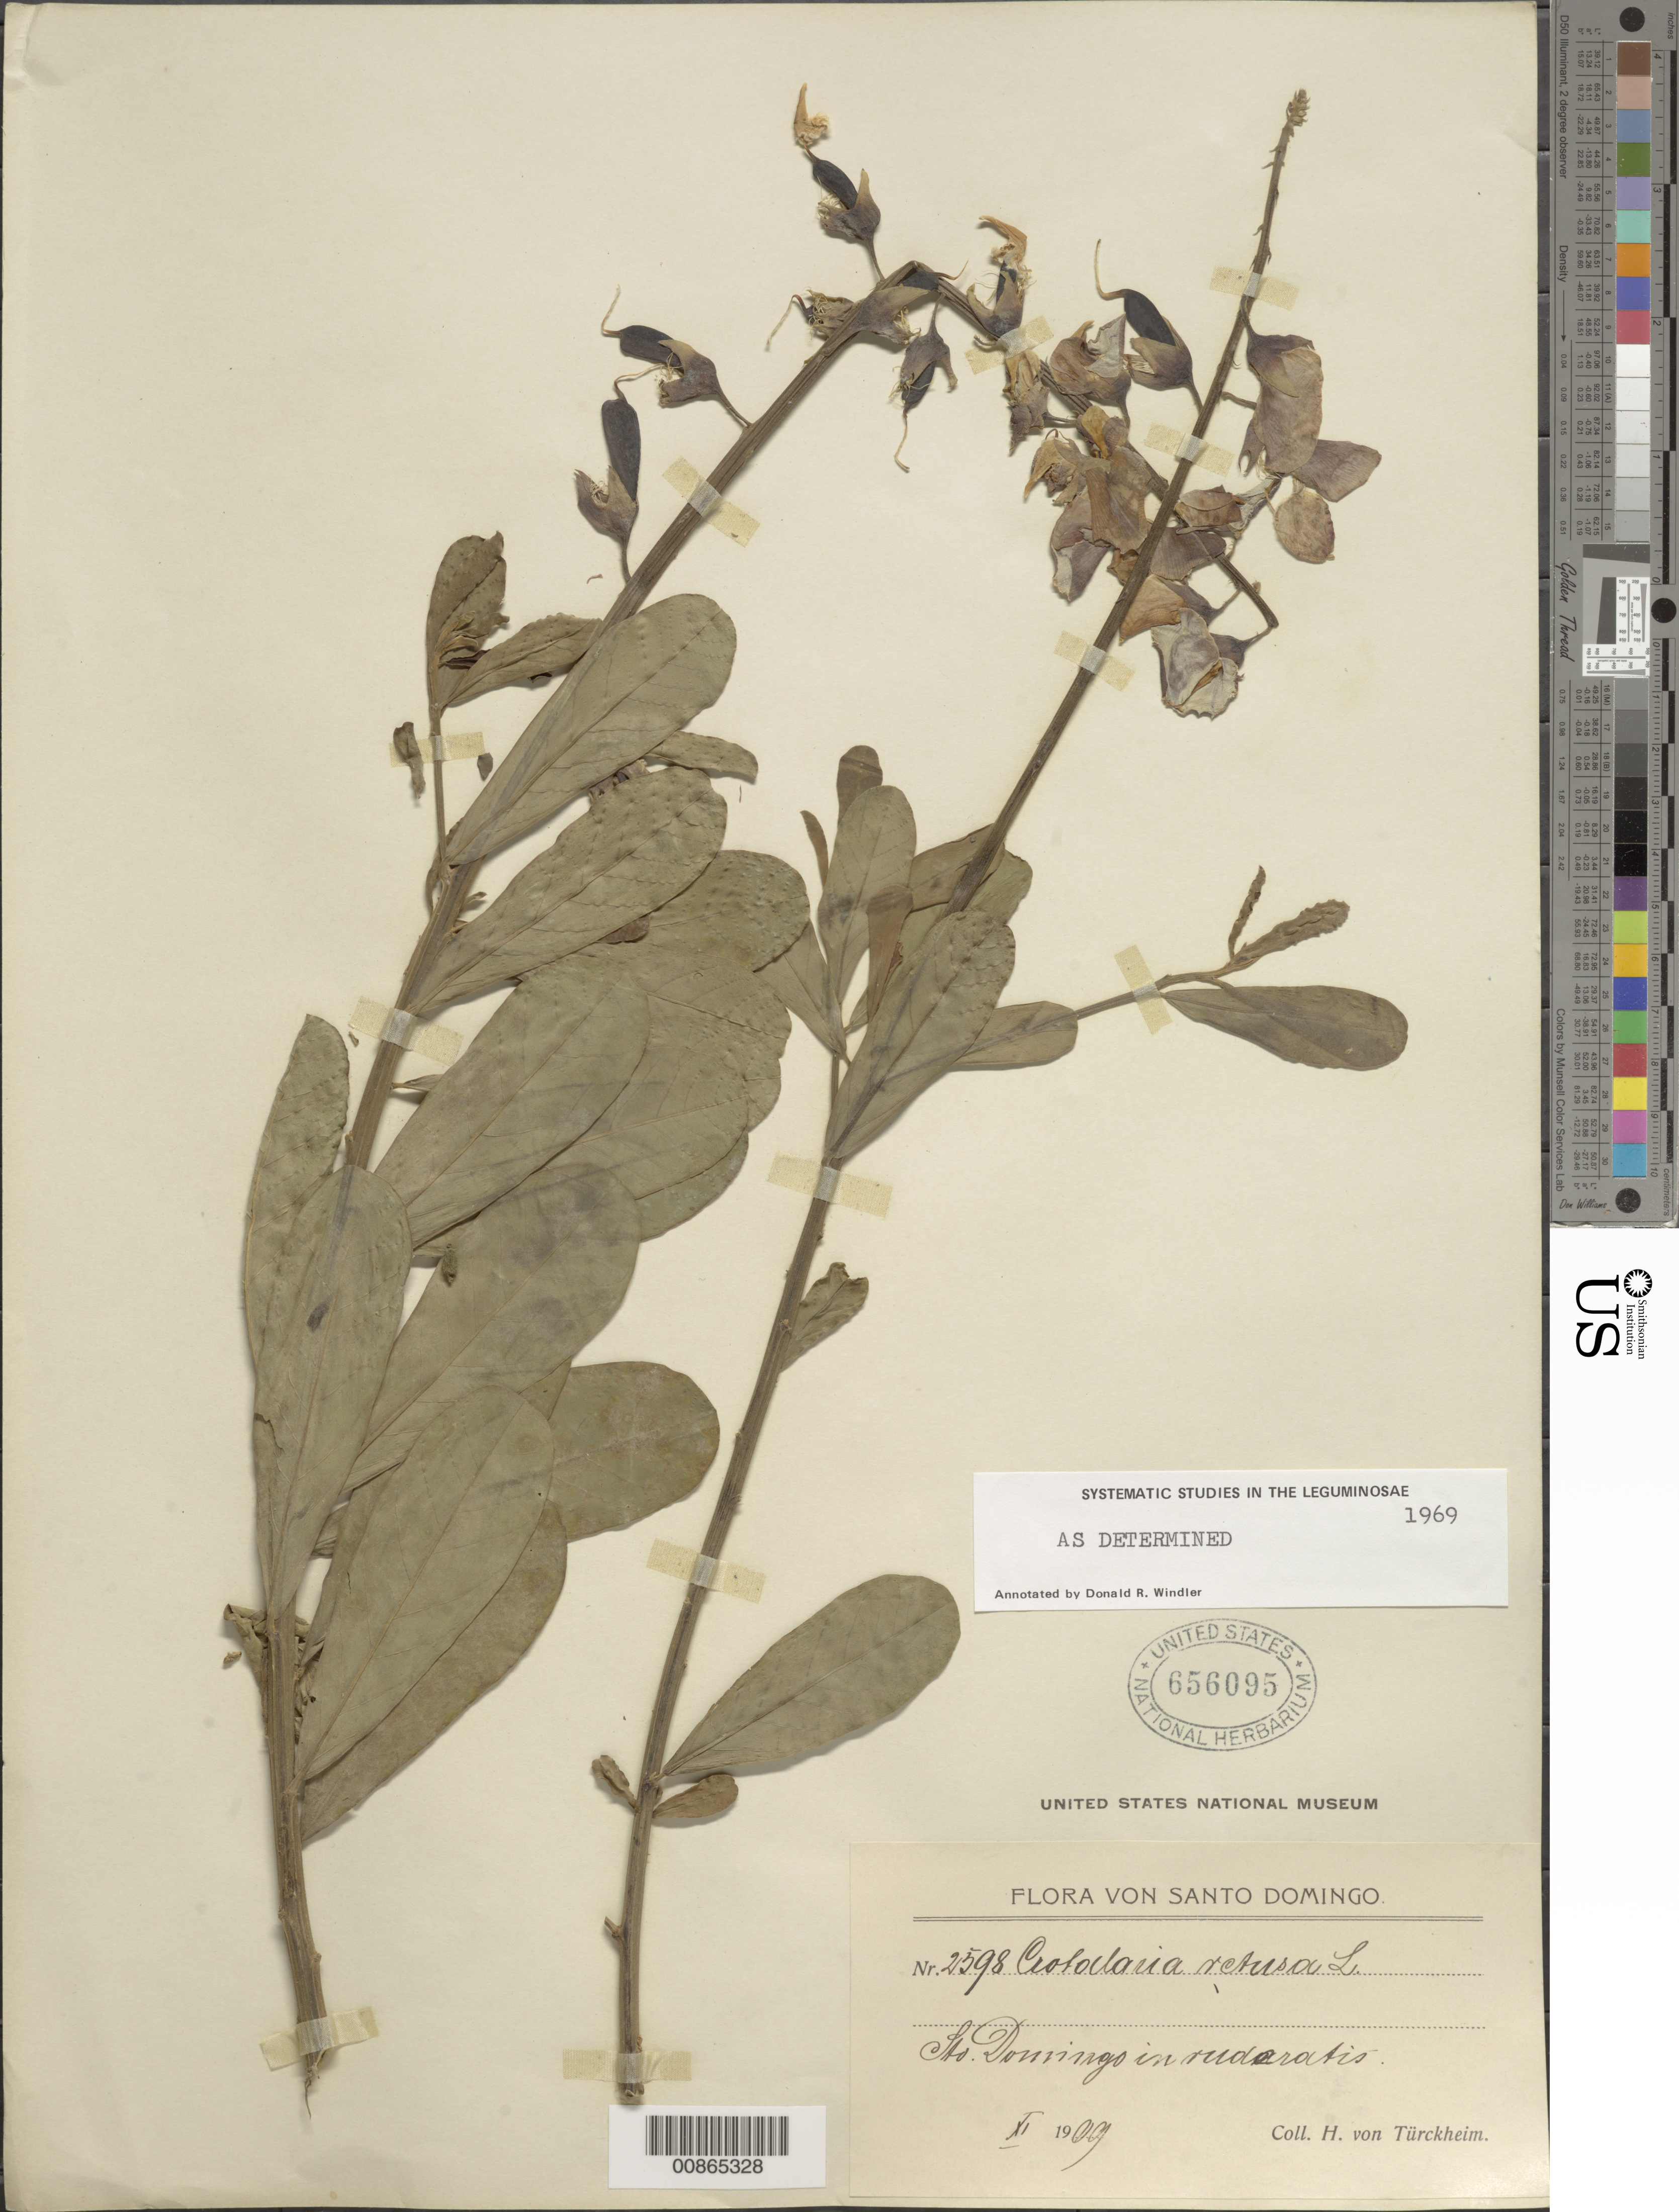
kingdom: Plantae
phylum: Tracheophyta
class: Magnoliopsida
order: Fabales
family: Fabaceae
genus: Crotalaria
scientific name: Crotalaria retusa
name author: L.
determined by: Windler, D. R.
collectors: H. von Türckheim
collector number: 2598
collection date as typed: Nov 1909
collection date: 1909-11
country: Dominican Republic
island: Hispaniola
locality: Sto. Domingo.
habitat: In ruderatis.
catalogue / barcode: US 656095